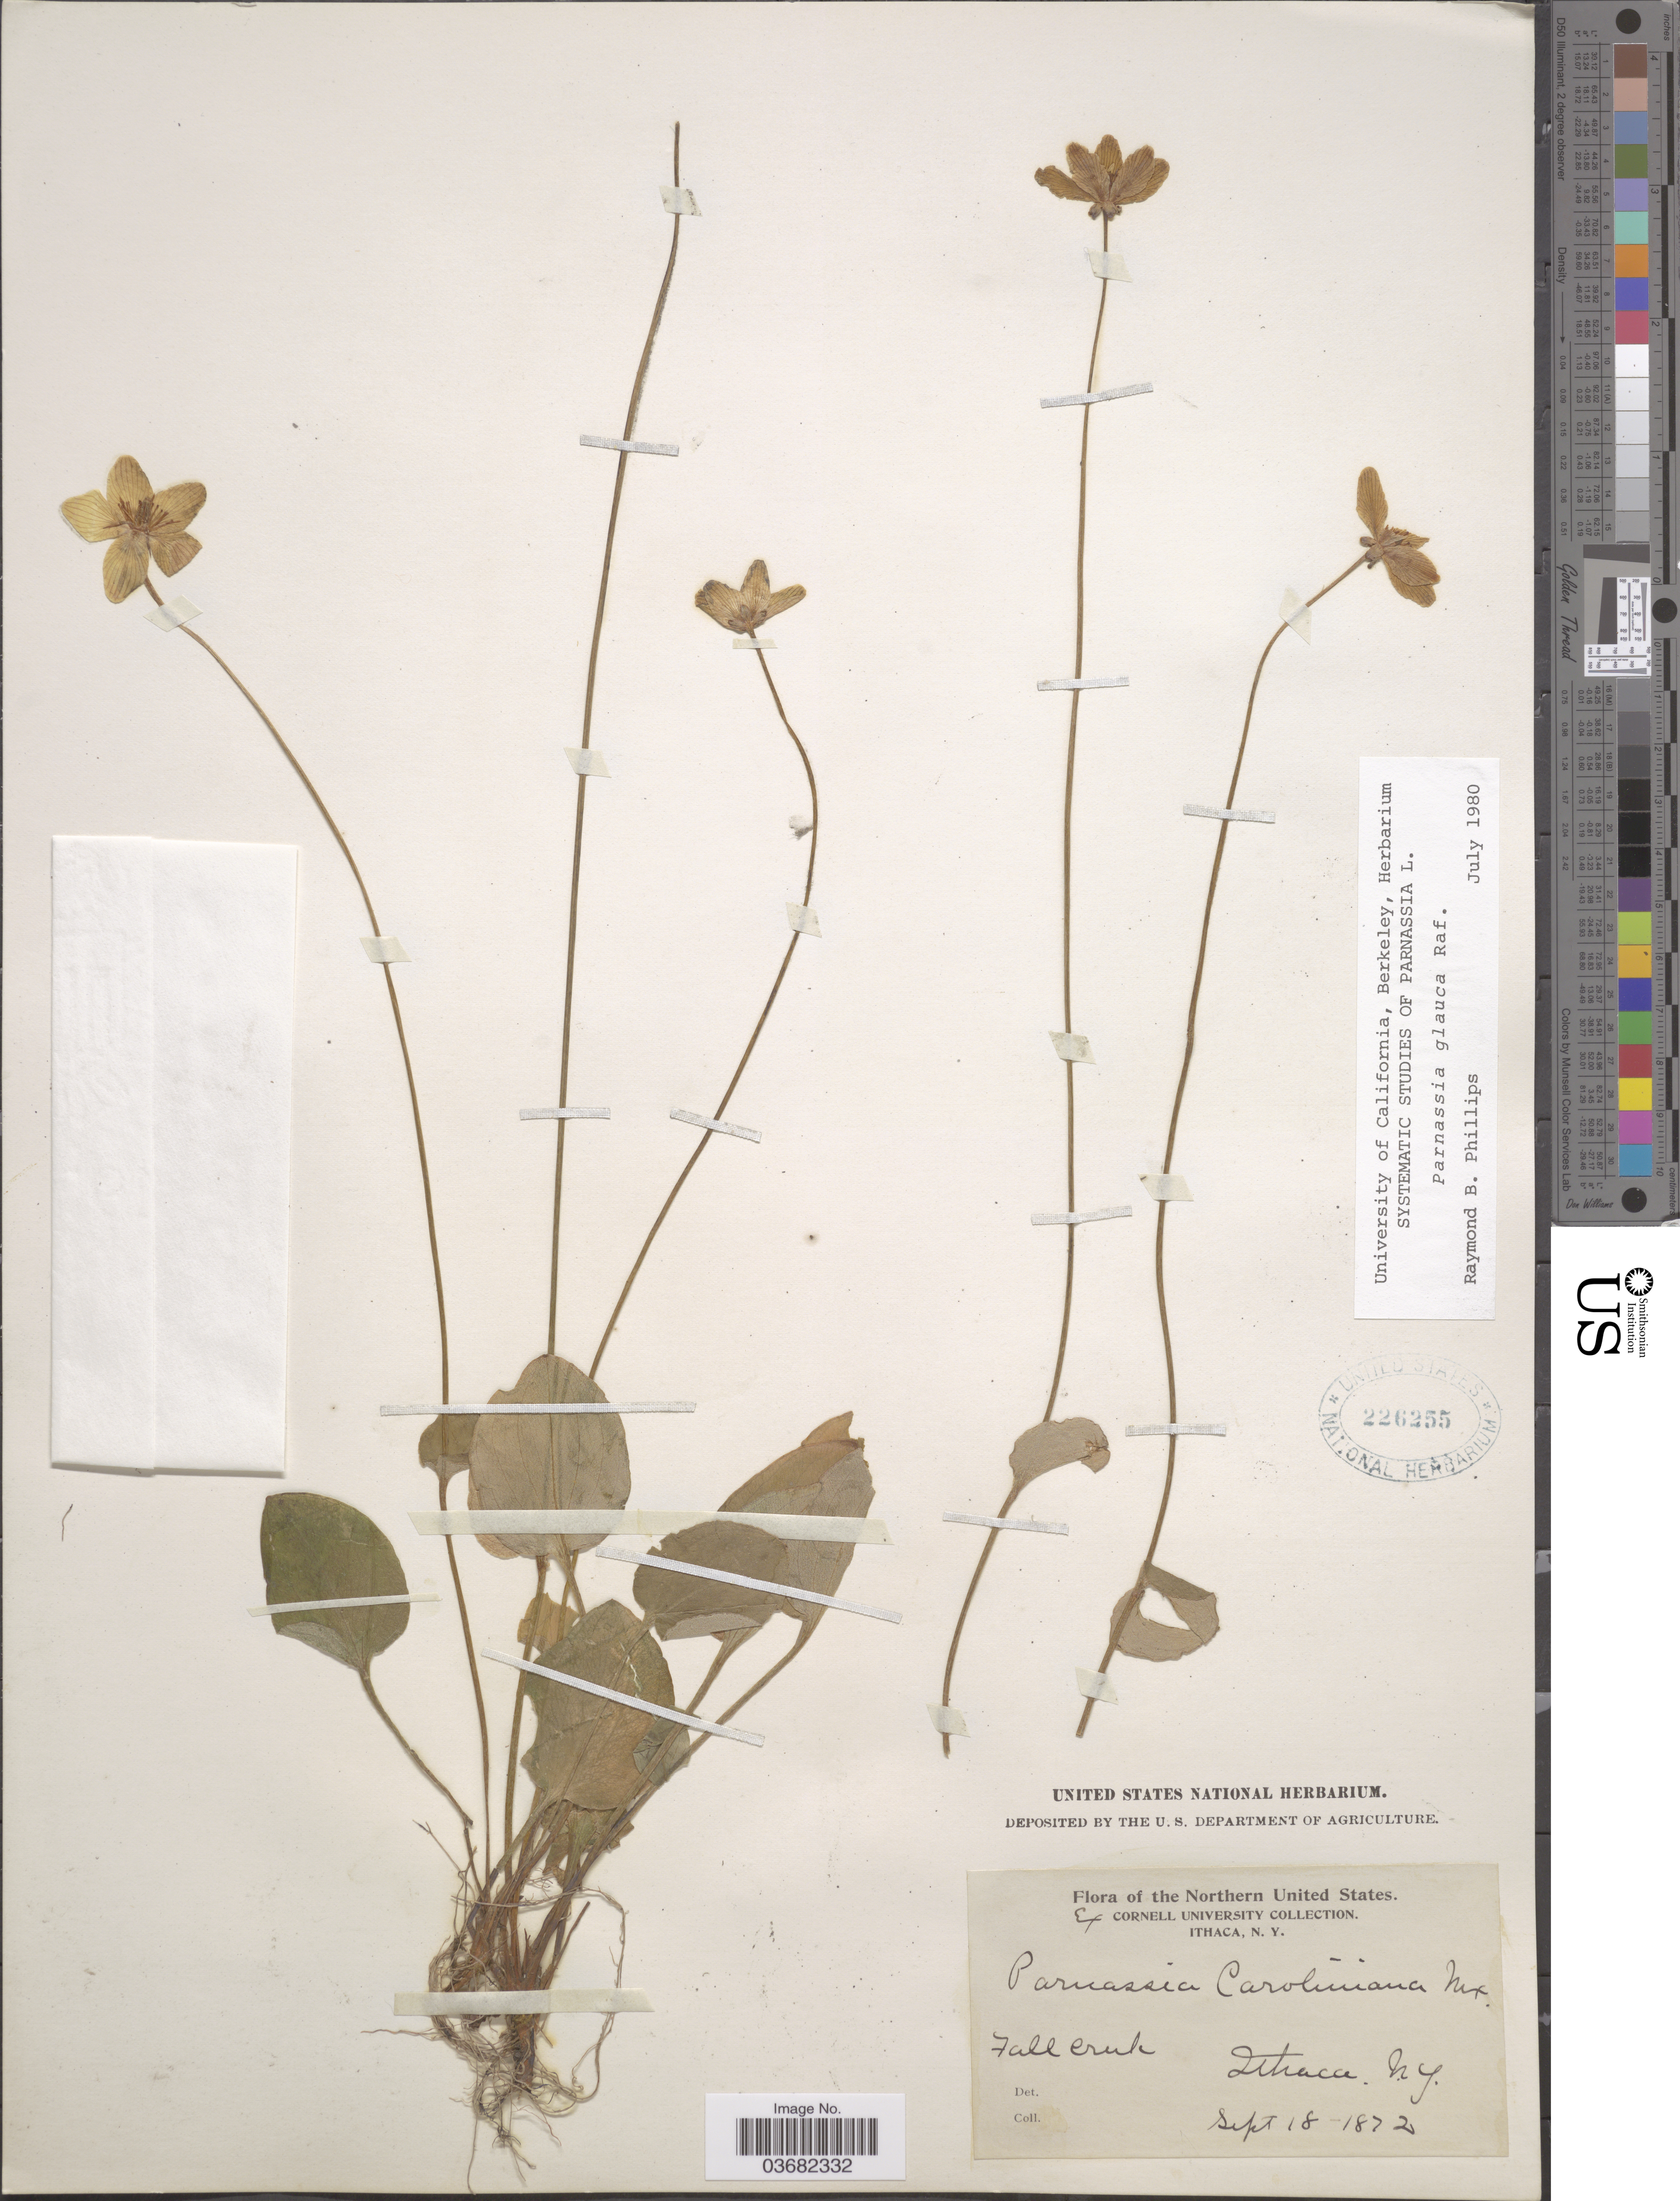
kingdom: Plantae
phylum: Tracheophyta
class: Magnoliopsida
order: Celastrales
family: Parnassiaceae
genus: Parnassia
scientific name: Parnassia glauca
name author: Raf.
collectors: ex herb. Cornell University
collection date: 1872-09-18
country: United States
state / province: New York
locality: Fall Creek. Ithaca.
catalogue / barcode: US 226255